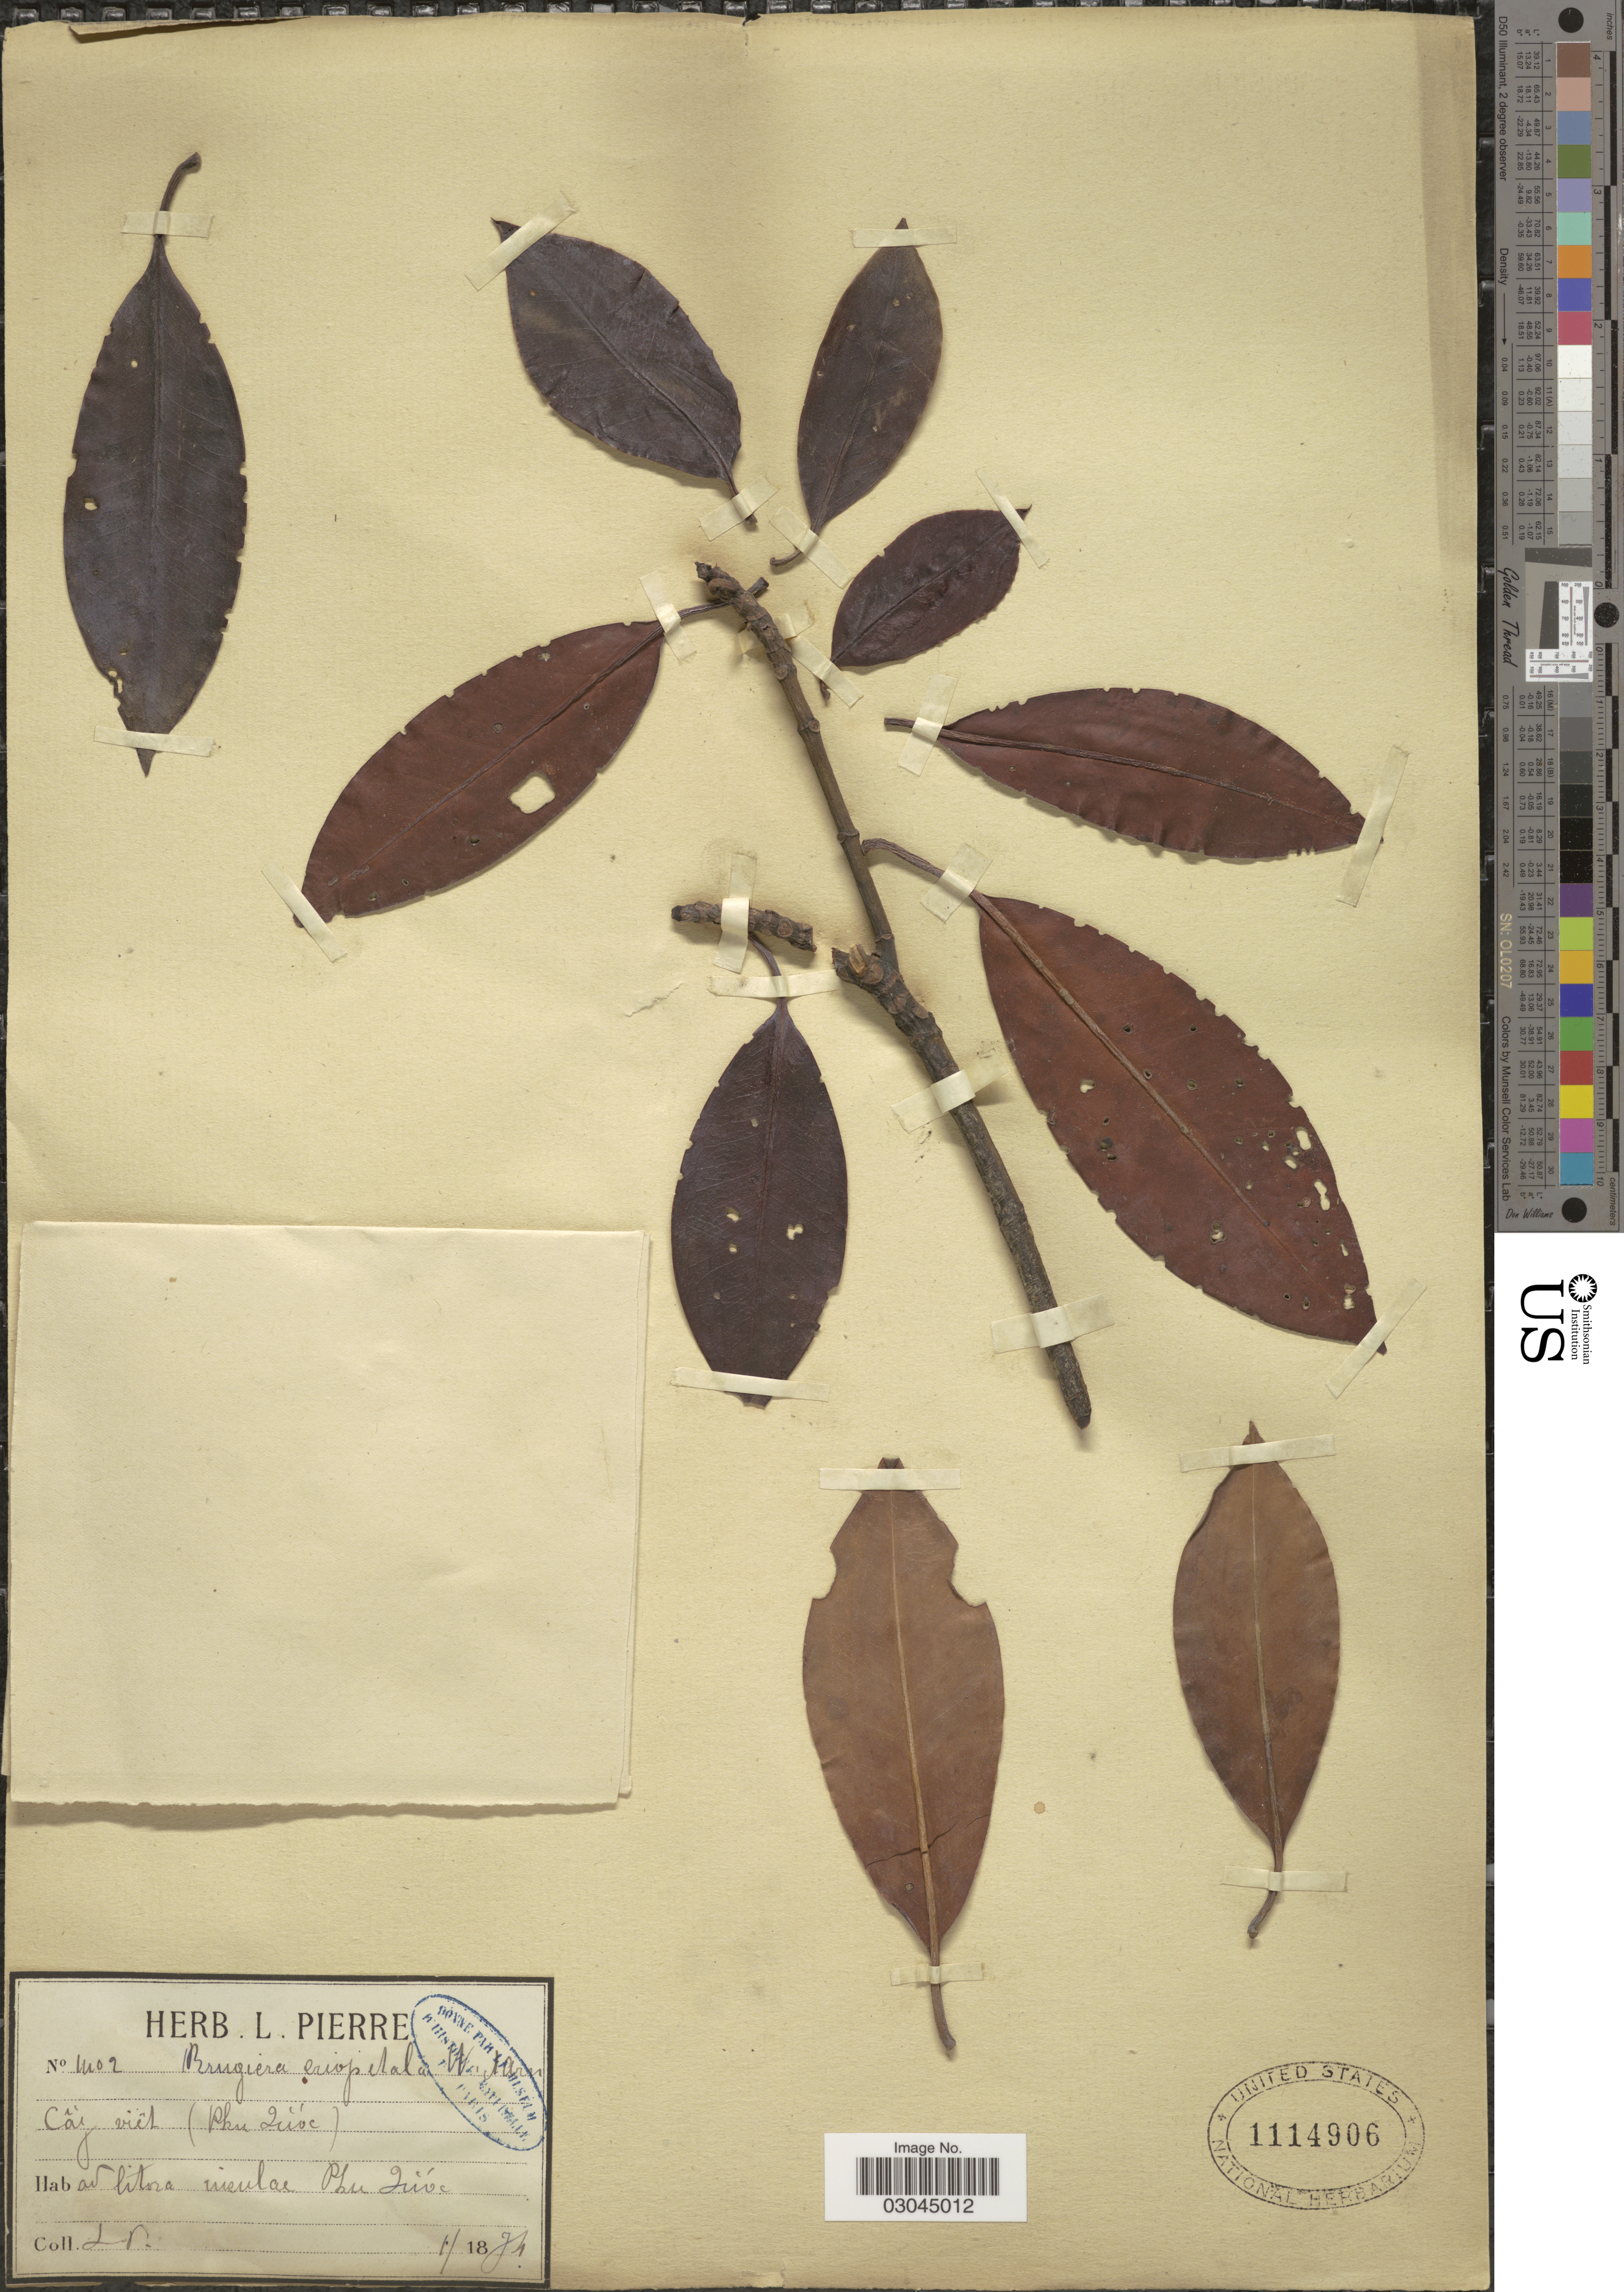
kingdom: Plantae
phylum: Tracheophyta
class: Magnoliopsida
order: Malpighiales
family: Rhizophoraceae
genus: Bruguiera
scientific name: Bruguiera sexangula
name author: (Lour.) Poir.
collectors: L. Pierre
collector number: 4102*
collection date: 1874-01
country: Vietnam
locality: Ad litora insulae Phu Quoc [at shores of Phu Quoc Island]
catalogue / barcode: US 1114906